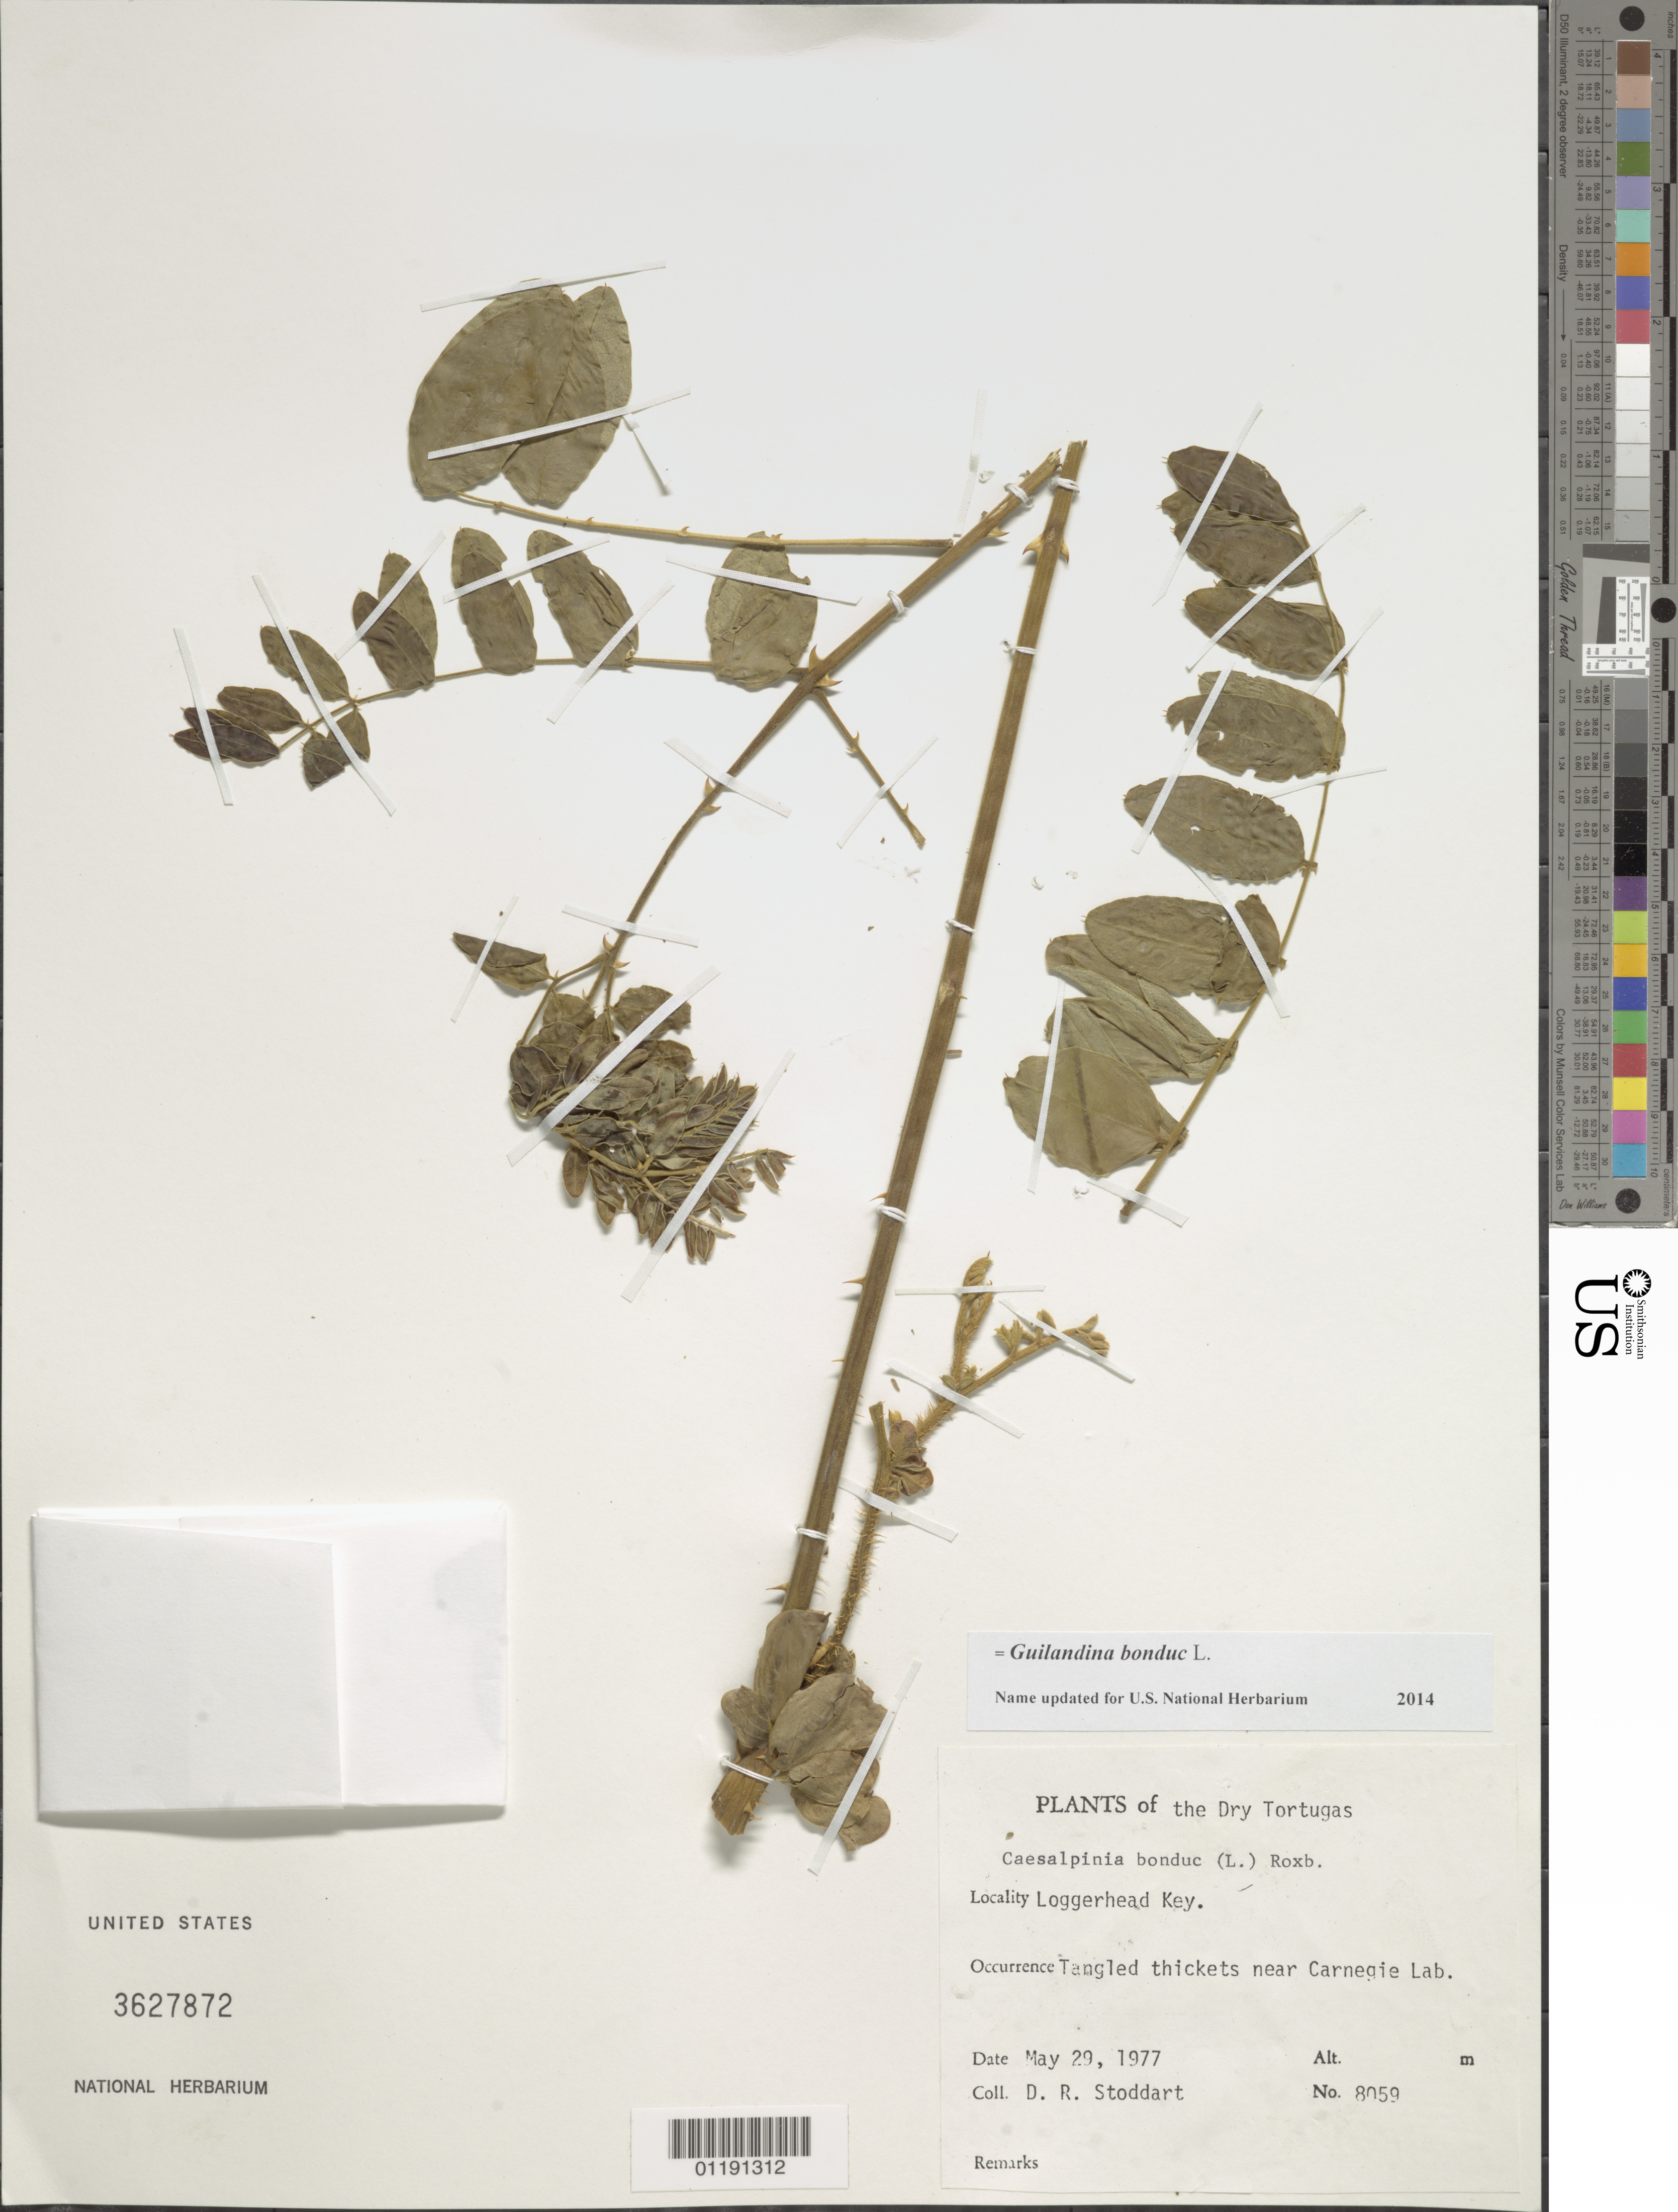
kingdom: Plantae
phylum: Tracheophyta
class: Magnoliopsida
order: Fabales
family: Fabaceae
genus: Guilandina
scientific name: Guilandina bonduc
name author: L.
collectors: D. R. Stoddart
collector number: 8059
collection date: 1977-05-29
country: United States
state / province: Florida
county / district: Monroe County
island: Loggerhead Key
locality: Near Carnegie Lake.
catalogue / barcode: US 3627872